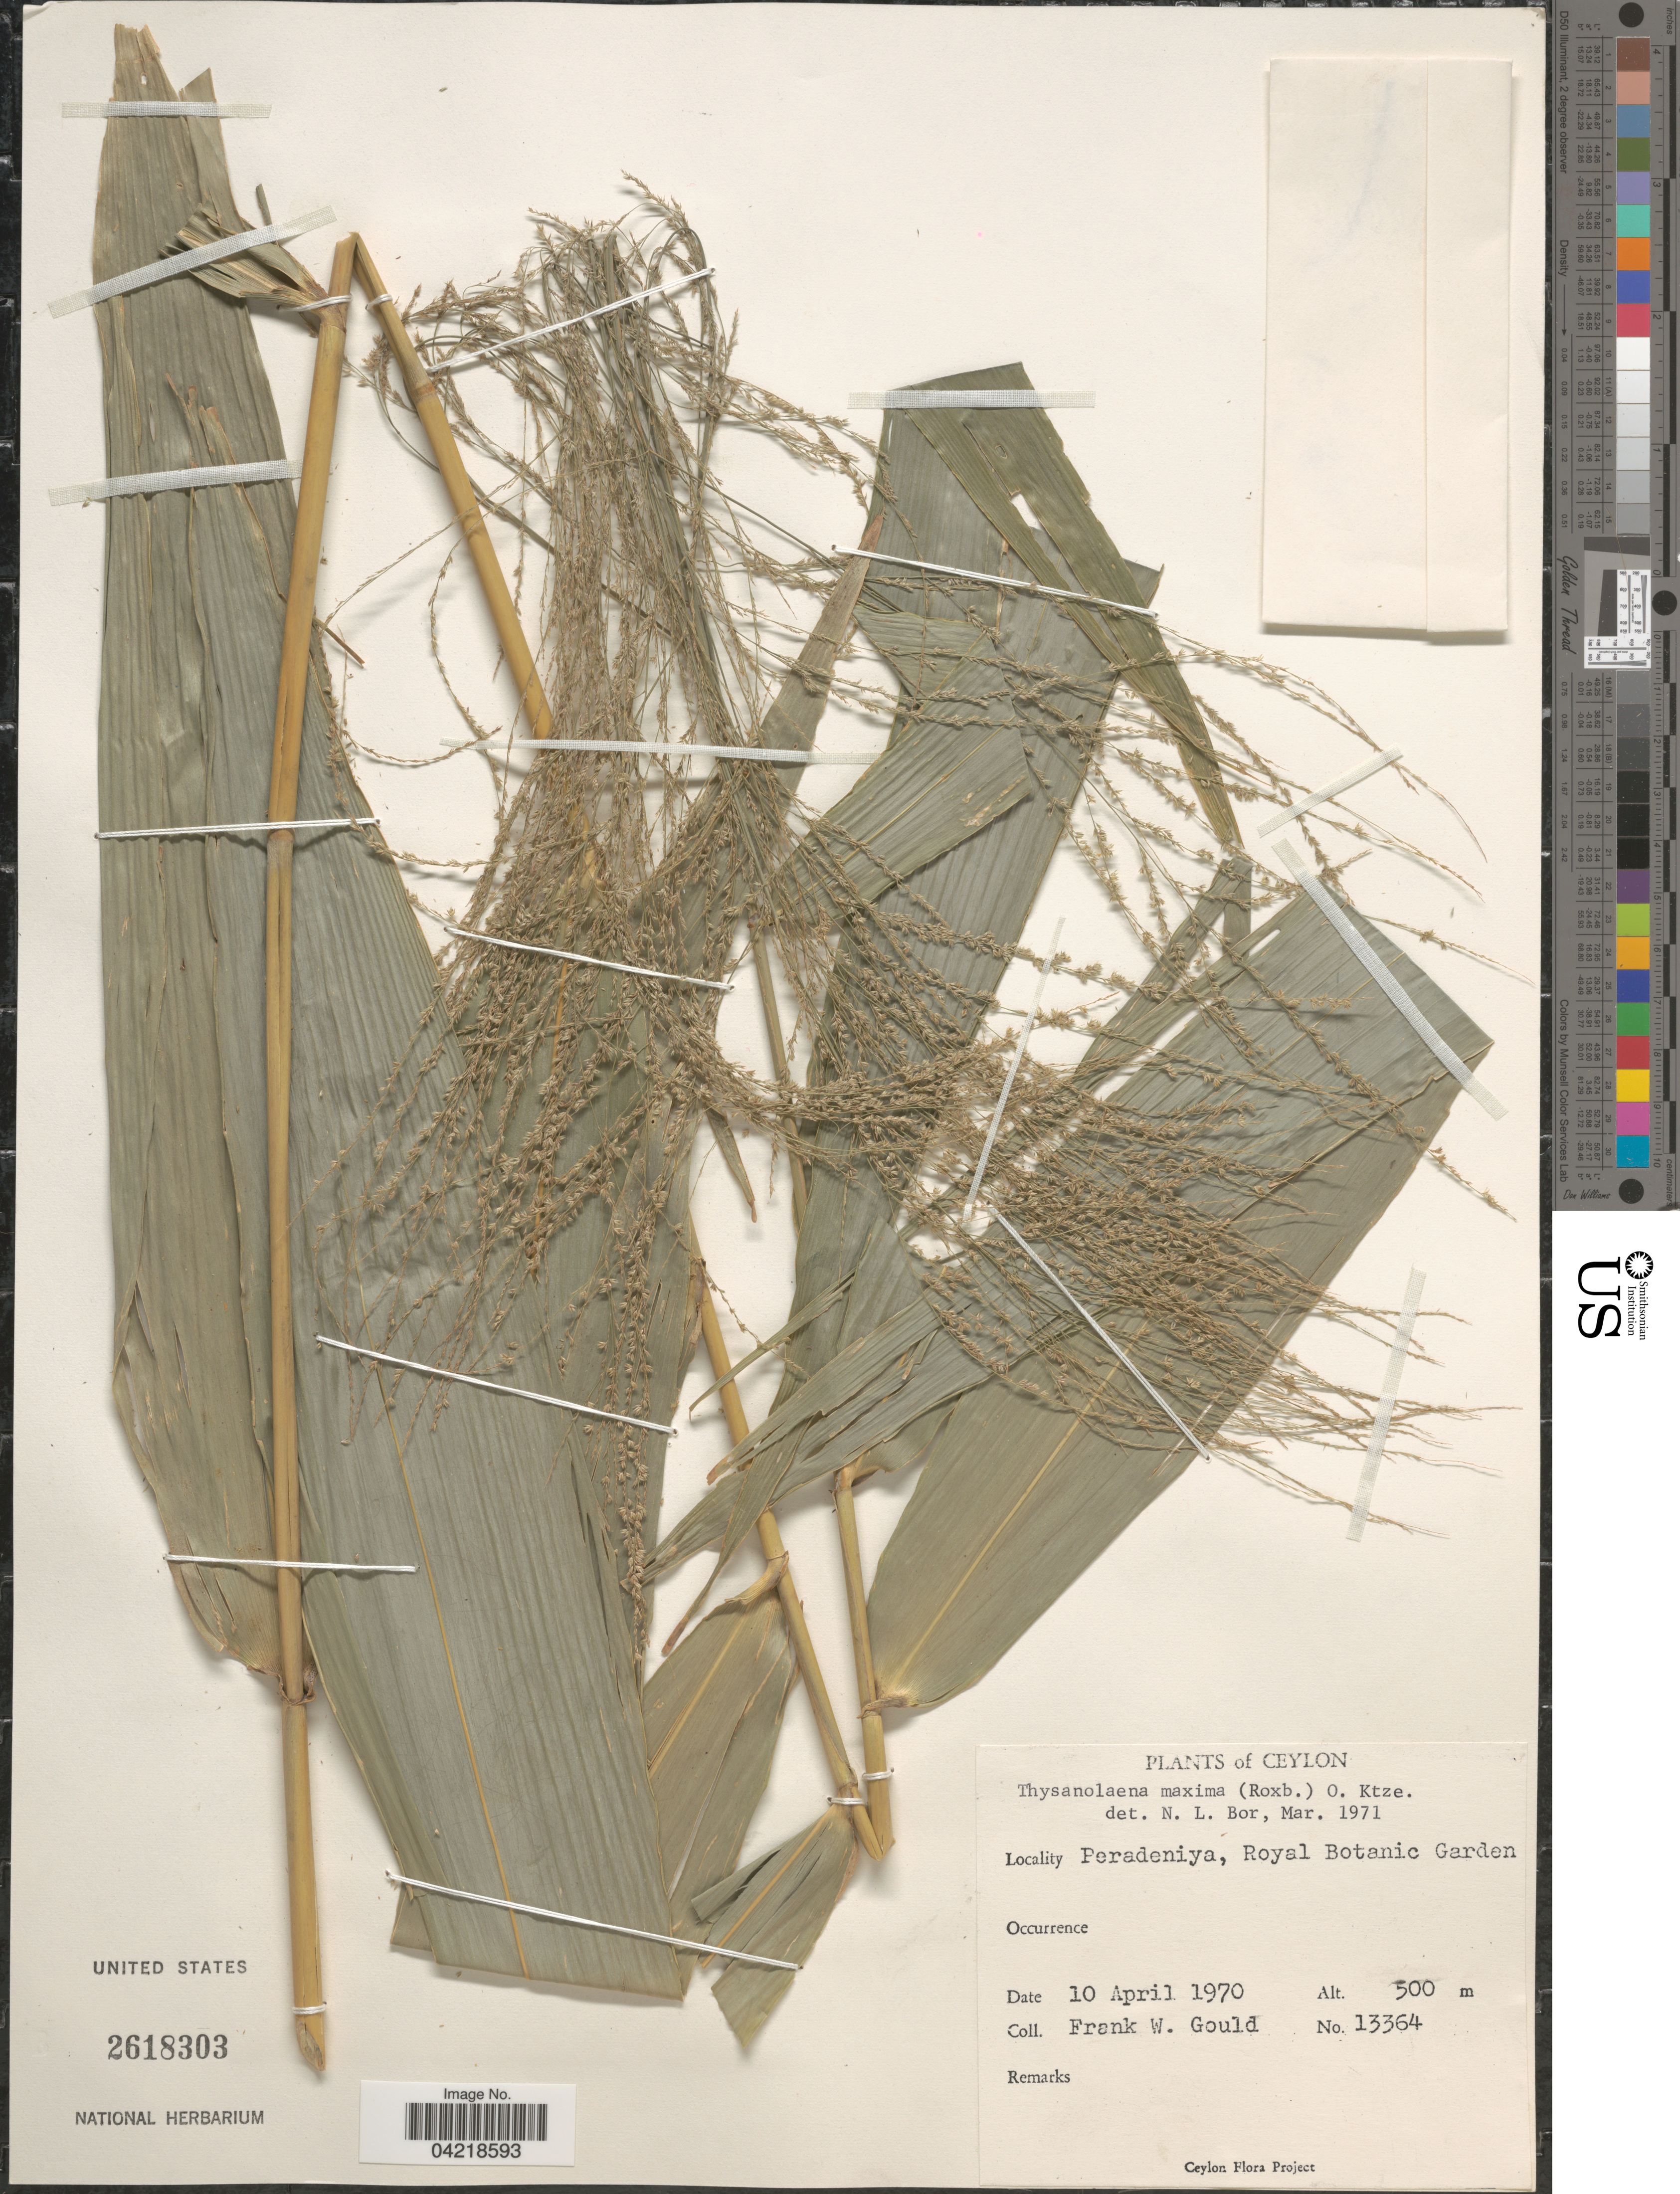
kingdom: Plantae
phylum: Tracheophyta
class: Liliopsida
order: Poales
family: Poaceae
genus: Thysanolaena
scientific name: Thysanolaena latifolia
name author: (Roxb. ex Hornem.) Honda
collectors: F. W. Gould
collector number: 13364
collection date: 1970-04-10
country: Sri Lanka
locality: Ceylon. Peradeniya, Royal Botanic Garden.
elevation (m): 500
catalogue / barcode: US 2618303